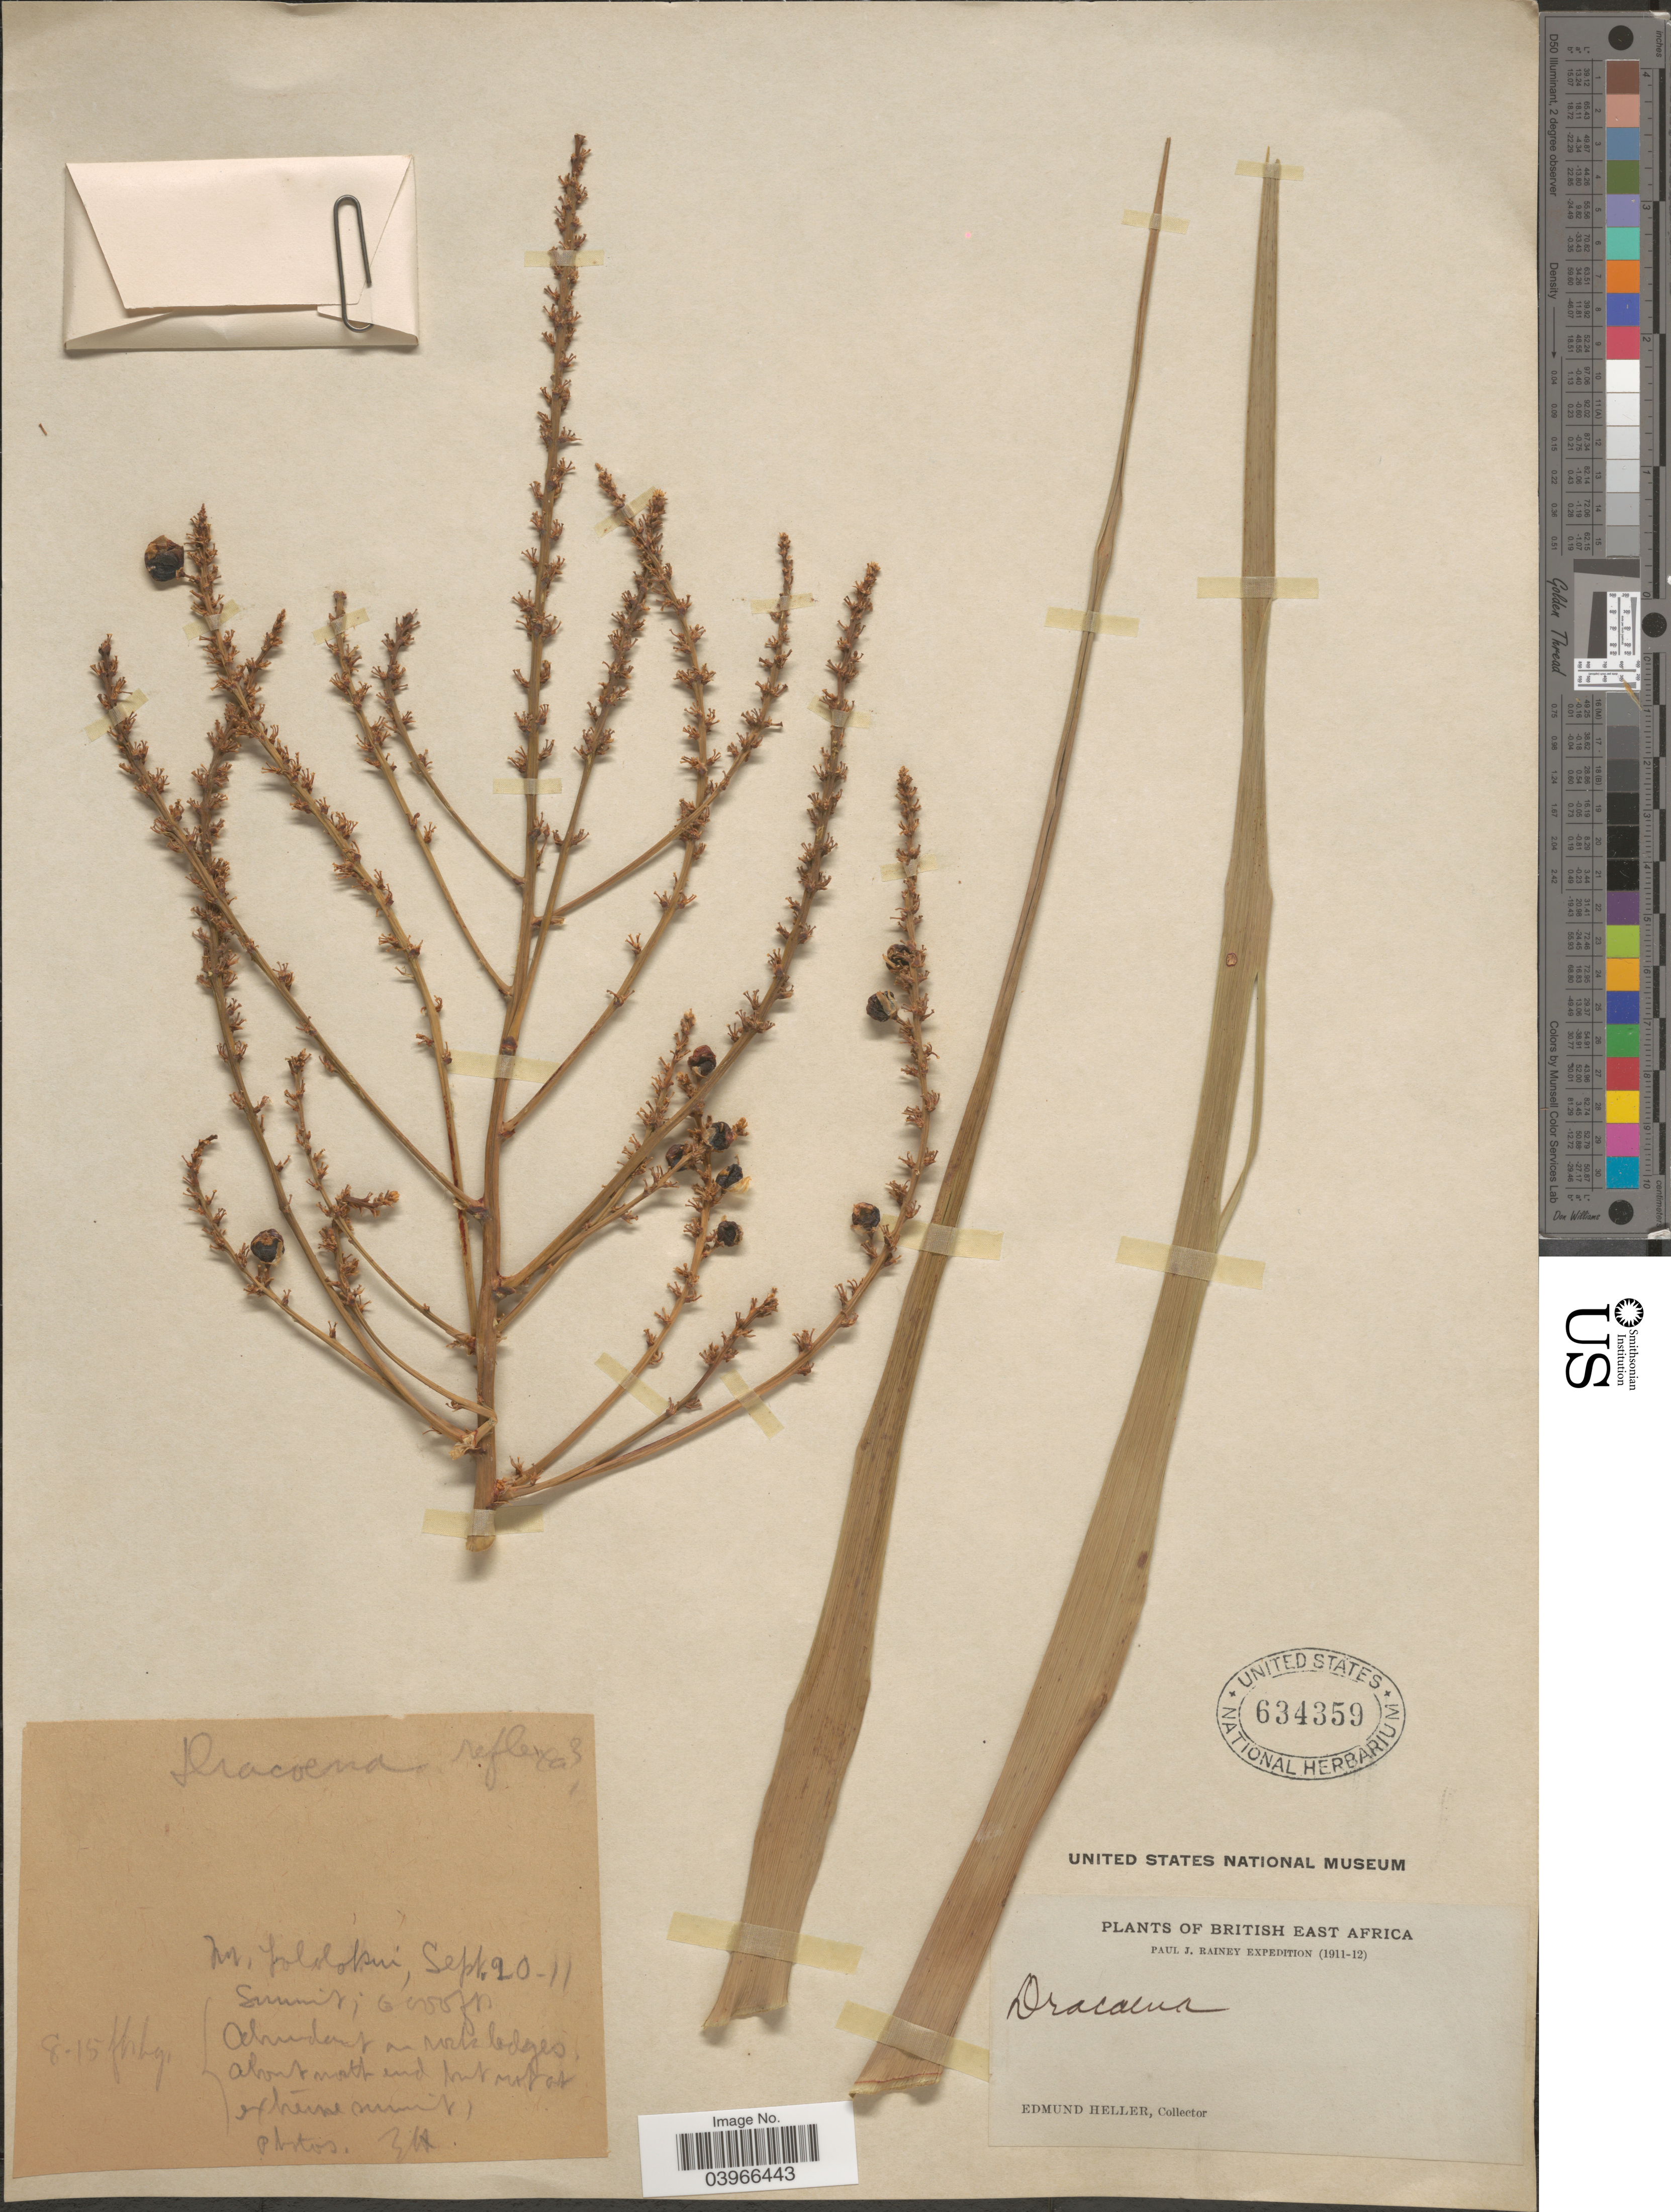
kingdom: Plantae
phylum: Tracheophyta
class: Liliopsida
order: Asparagales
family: Asparagaceae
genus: Dracaena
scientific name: Dracaena sp.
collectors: E. Heller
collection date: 1911-09-20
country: Kenya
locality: British East Africa. M. Lololokui, Summit. At rock ledges about north end mt [illegible text] at extreme summit.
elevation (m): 1829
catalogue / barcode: US 634359